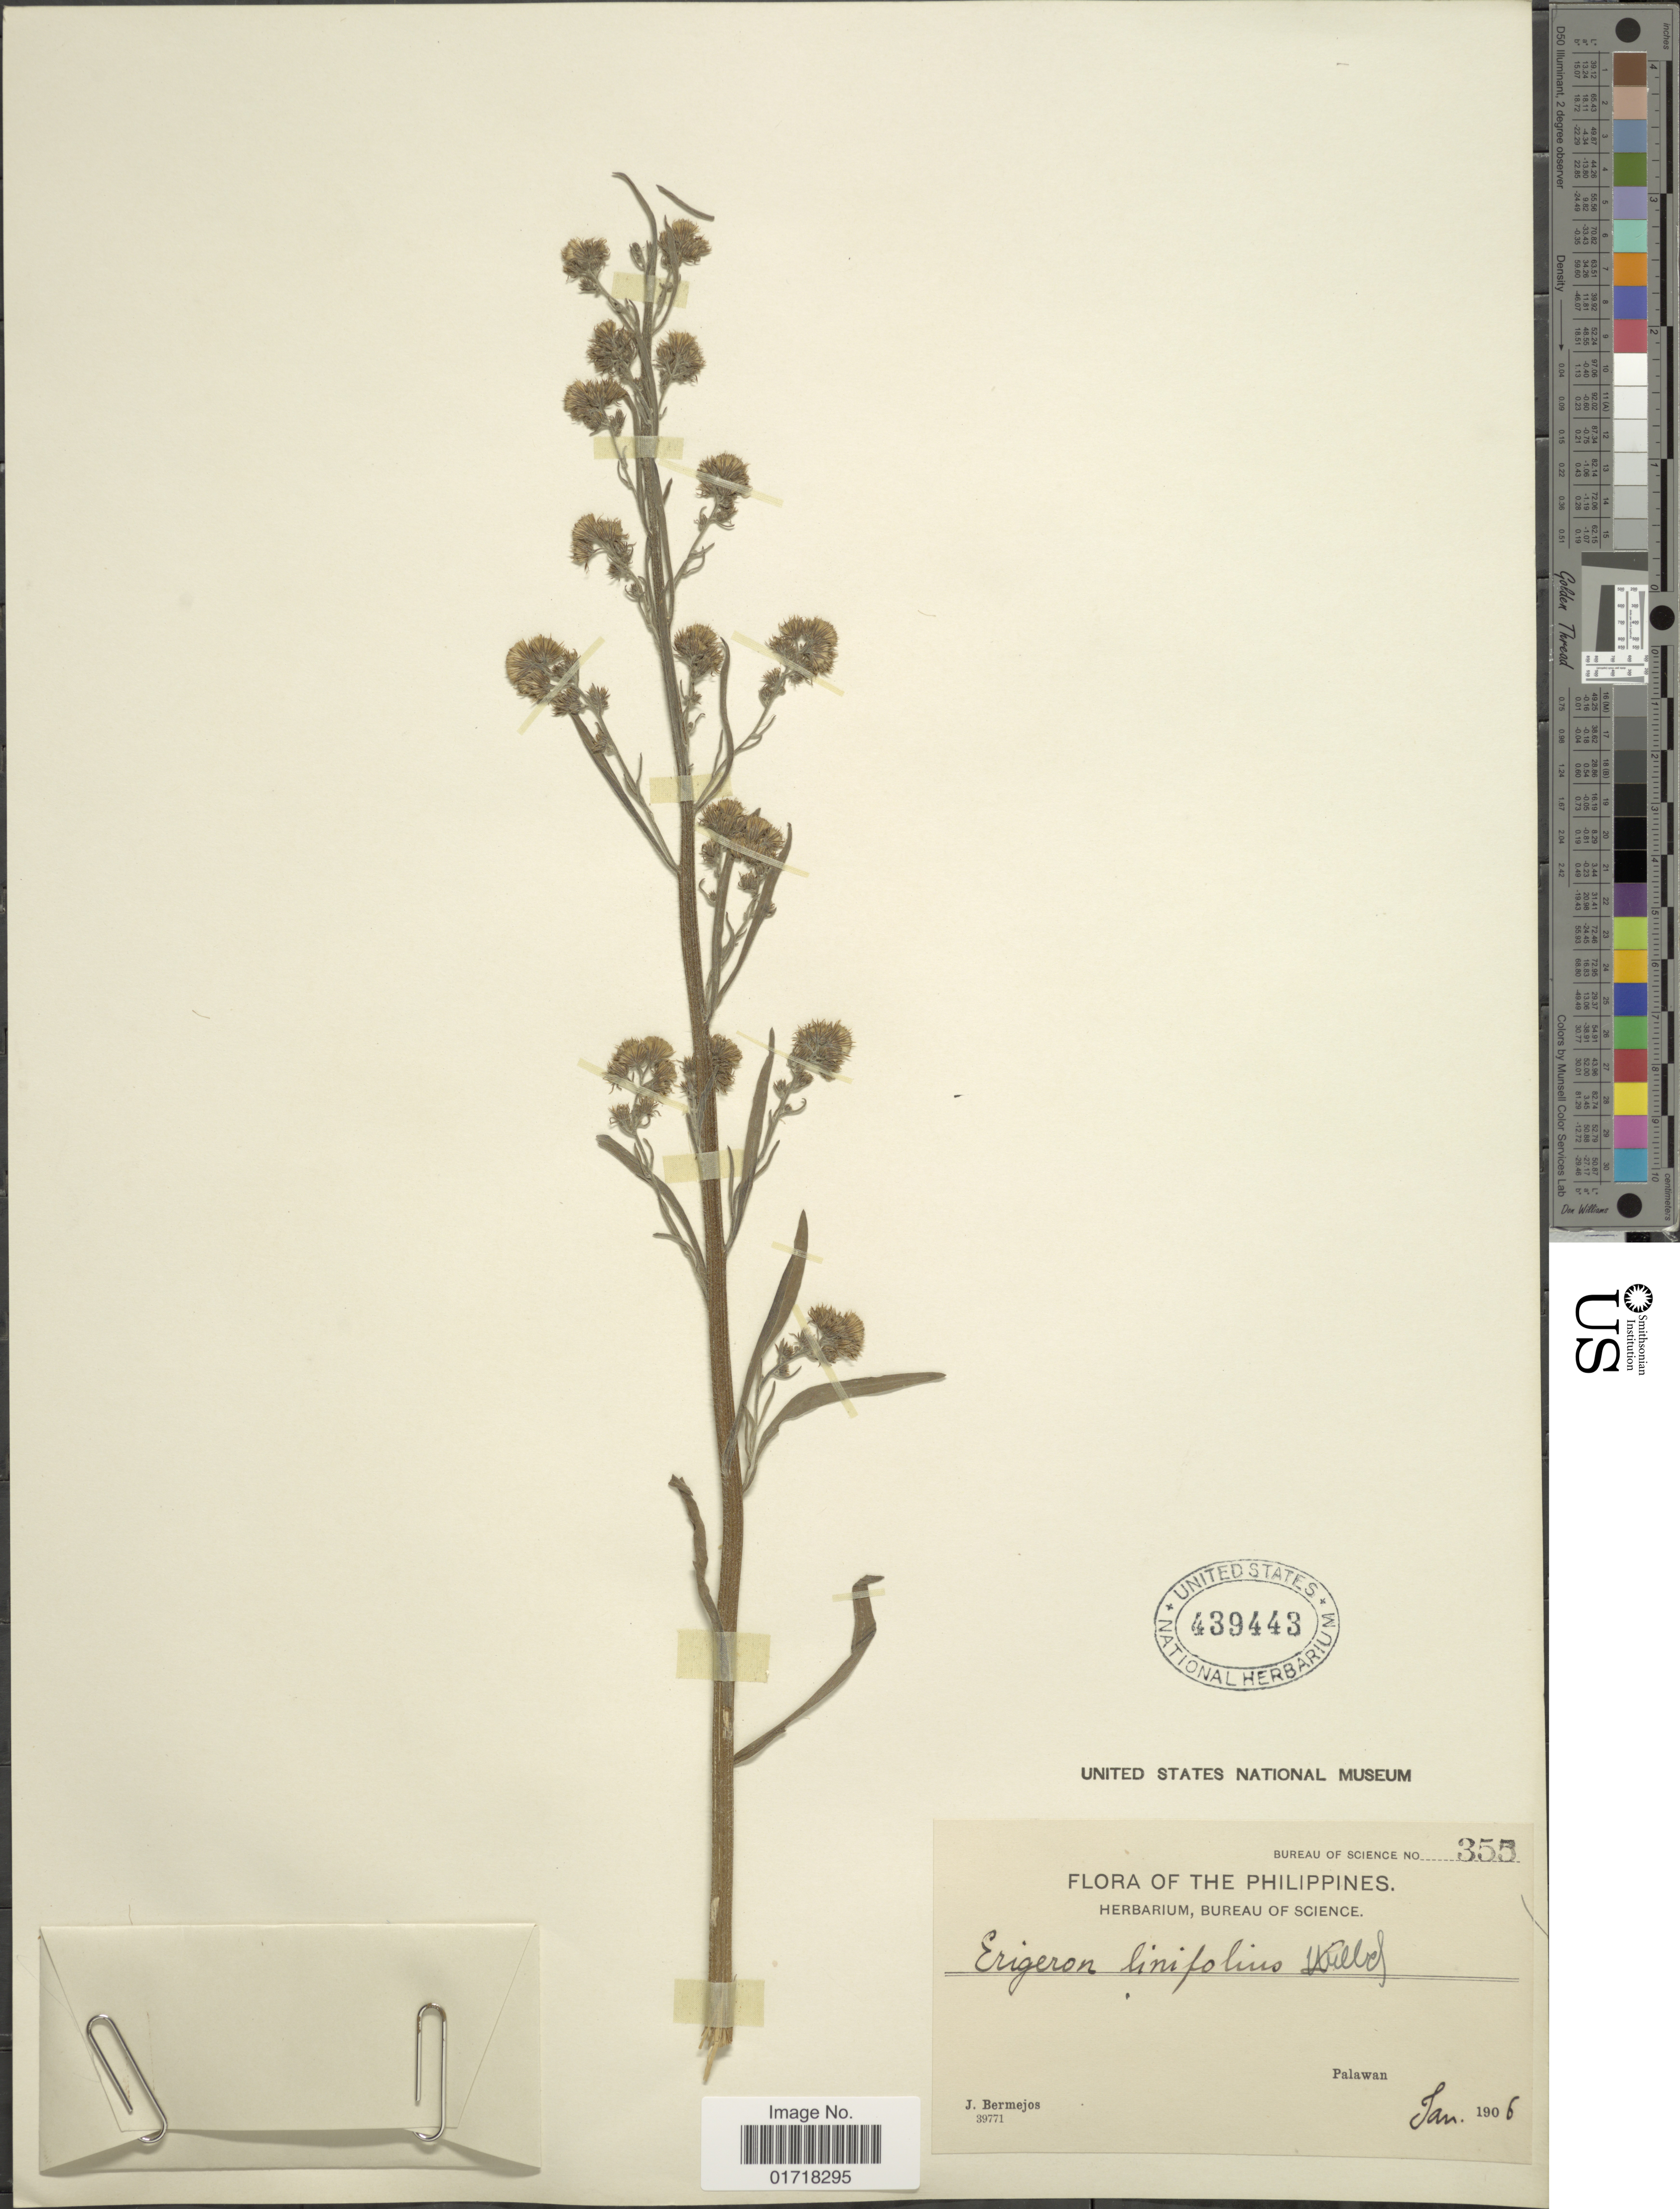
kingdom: Plantae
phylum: Tracheophyta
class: Magnoliopsida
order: Asterales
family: Asteraceae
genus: Erigeron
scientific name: Erigeron bonariensis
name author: L.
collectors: J. Bermejos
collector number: Bureau of Science 355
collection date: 1906-01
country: Philippines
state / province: Mimaropa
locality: Palawan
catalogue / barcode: US 439443